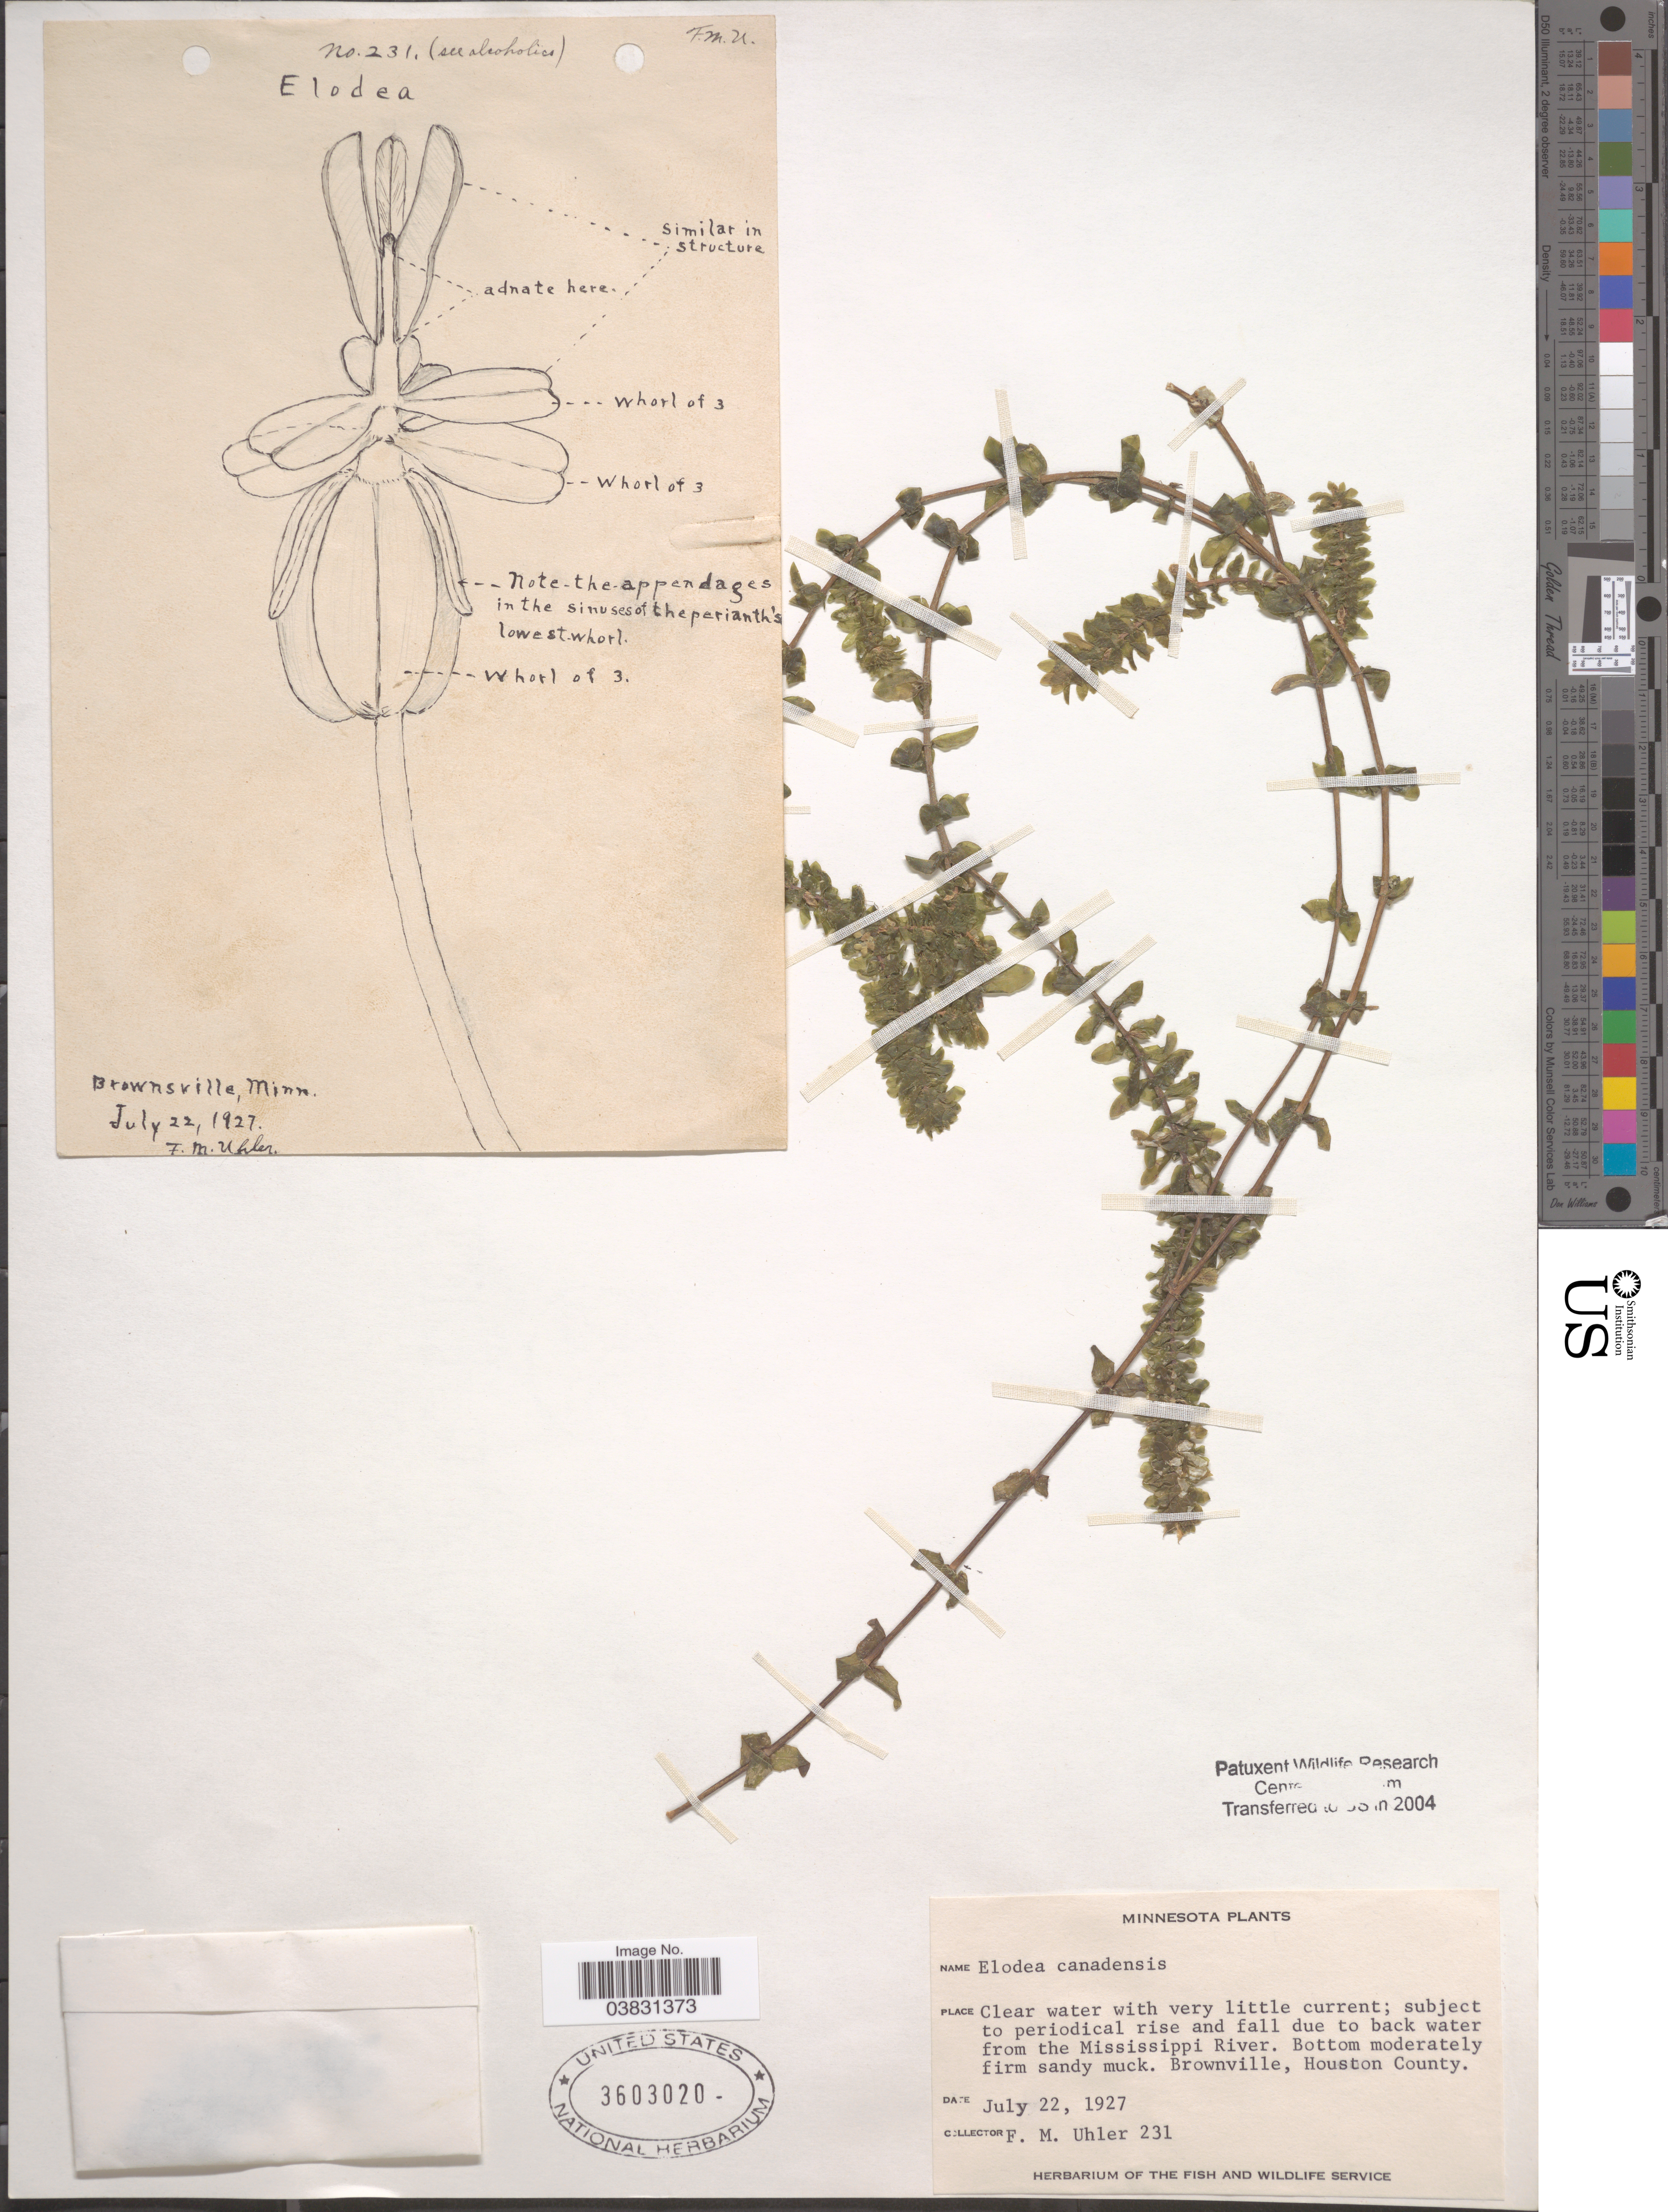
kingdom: Plantae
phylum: Tracheophyta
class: Liliopsida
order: Alismatales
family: Hydrocharitaceae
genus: Elodea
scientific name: Elodea canadensis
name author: Michx.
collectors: F. M. Uhler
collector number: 231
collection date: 1927-07-22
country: United States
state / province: Minnesota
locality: Brownville, Houston County.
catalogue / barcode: US 3603020